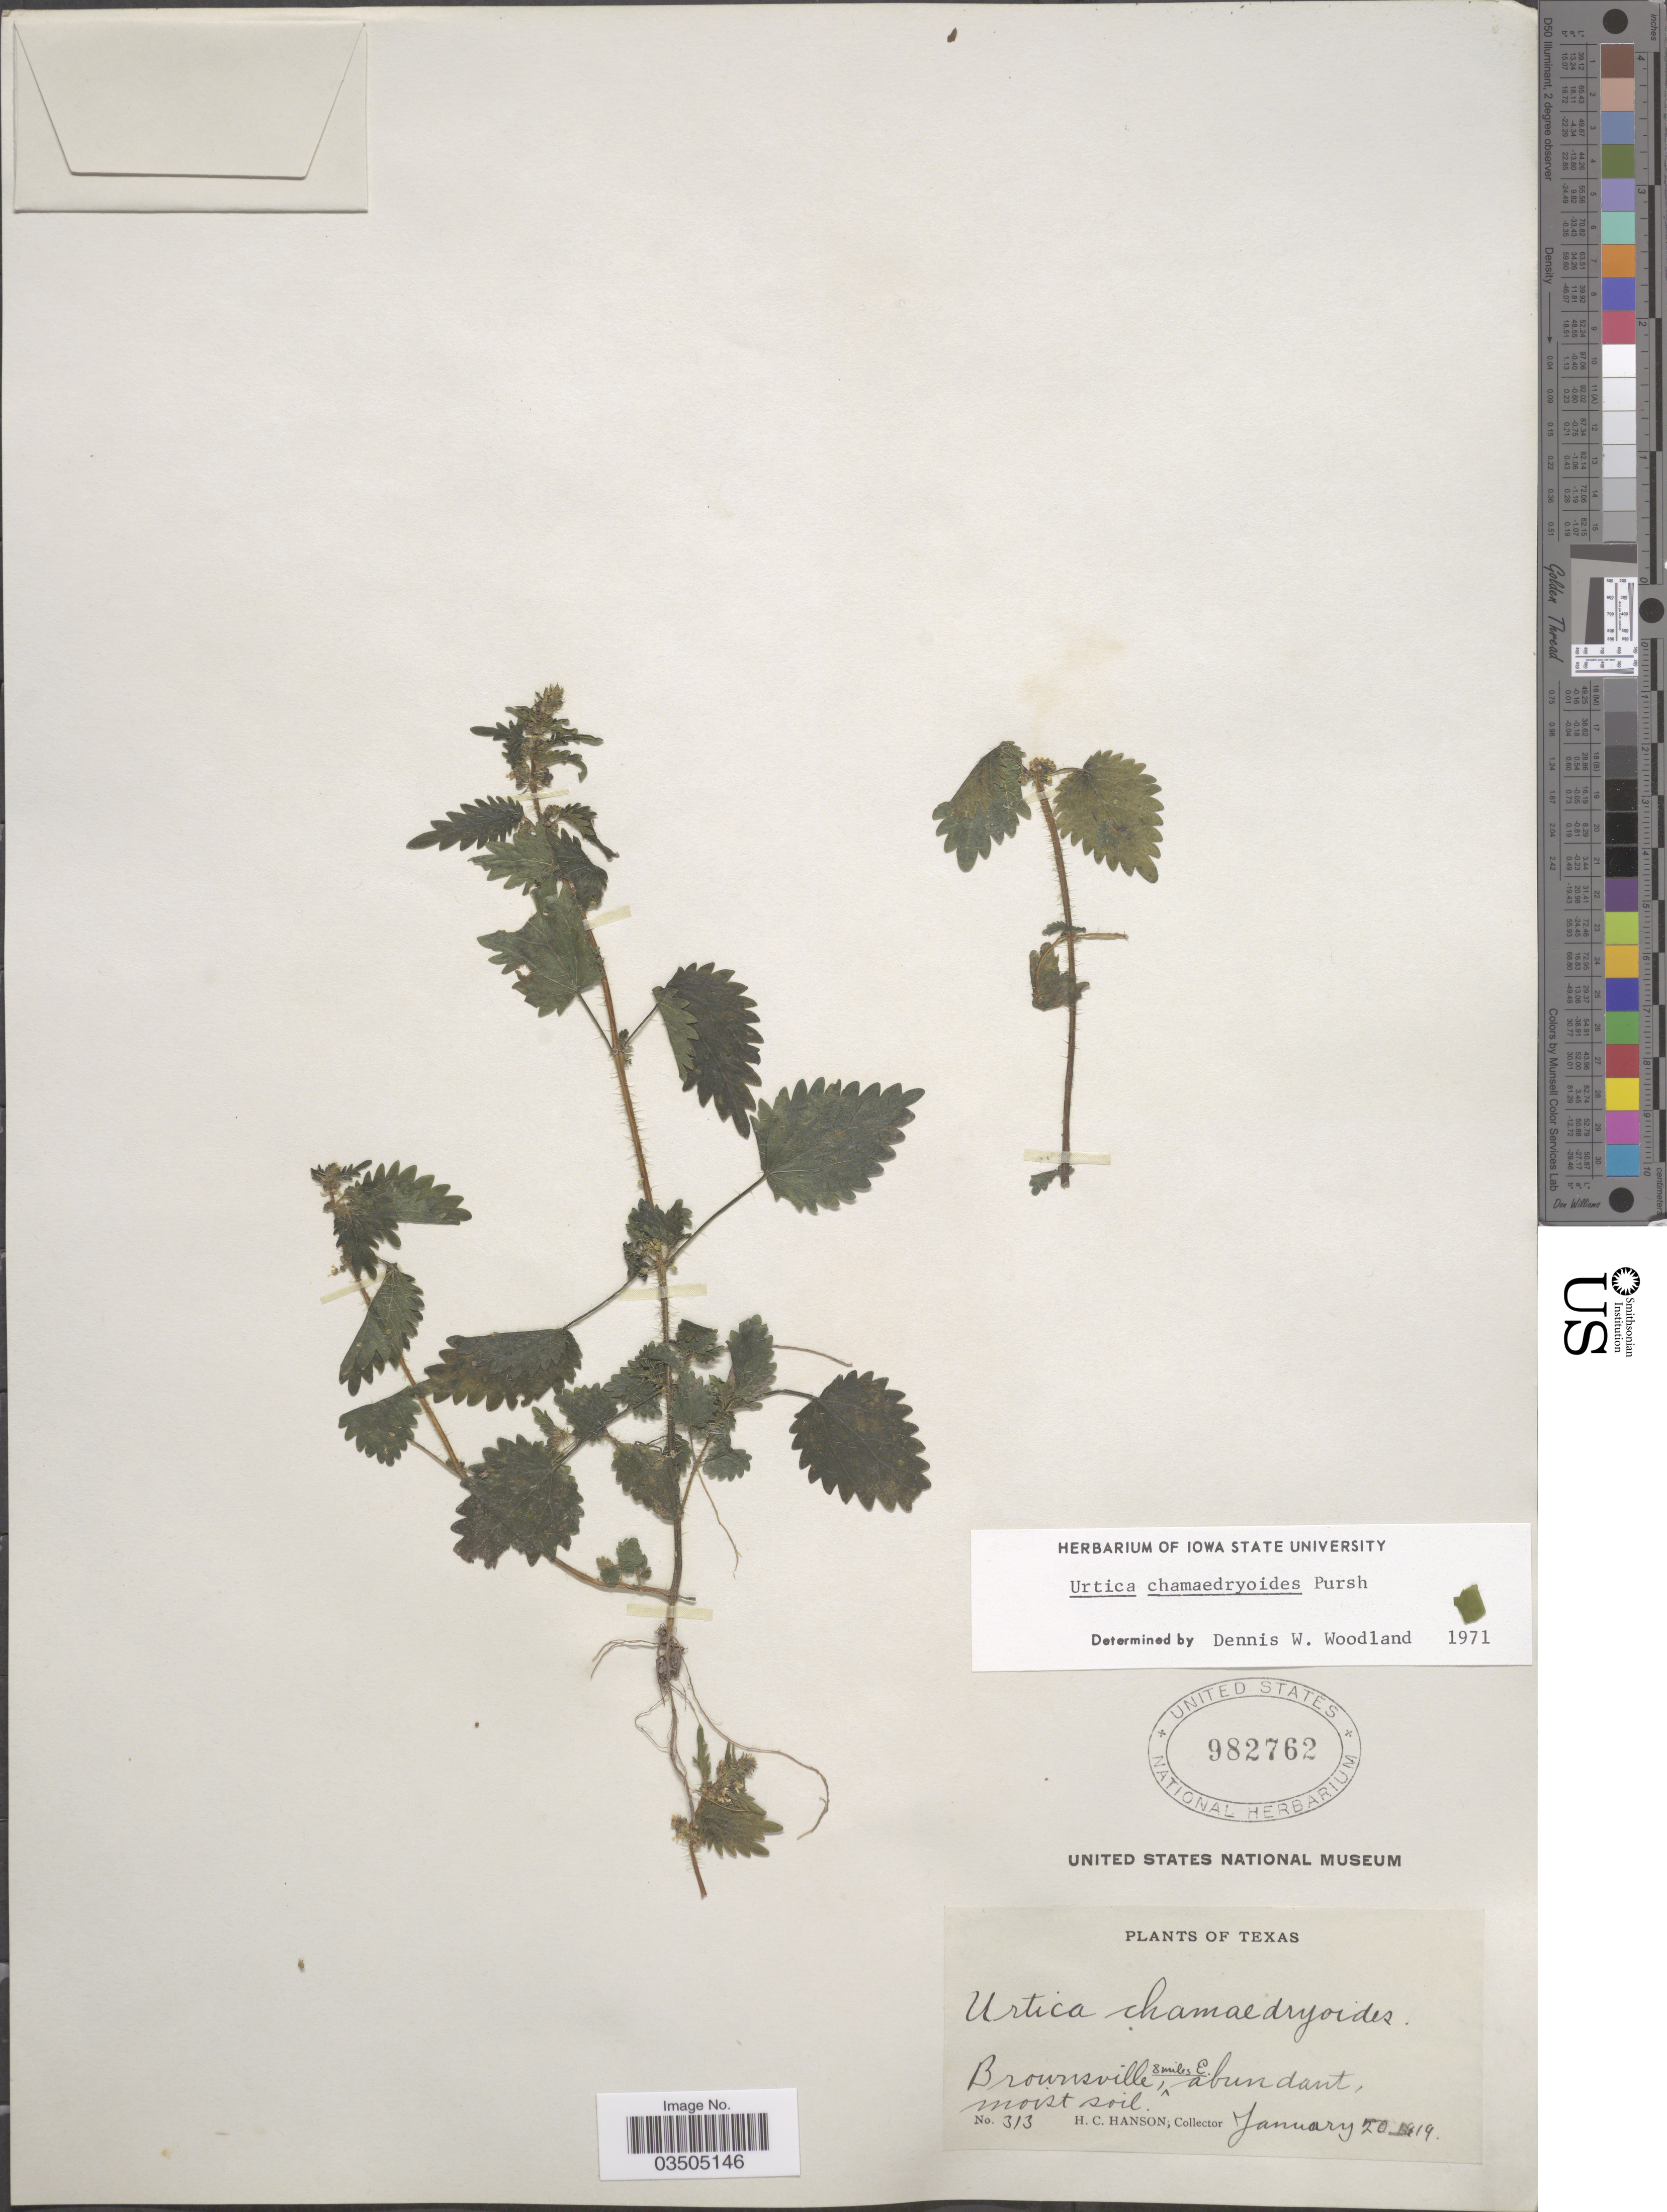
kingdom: Plantae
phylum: Tracheophyta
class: Magnoliopsida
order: Rosales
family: Urticaceae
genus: Urtica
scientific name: Urtica chamaedryoides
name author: Pursh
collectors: H. Hanson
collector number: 313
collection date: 1919-01-20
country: United States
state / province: Texas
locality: Brownsville, 8 miles E abundant, moist soil.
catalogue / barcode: US 982762